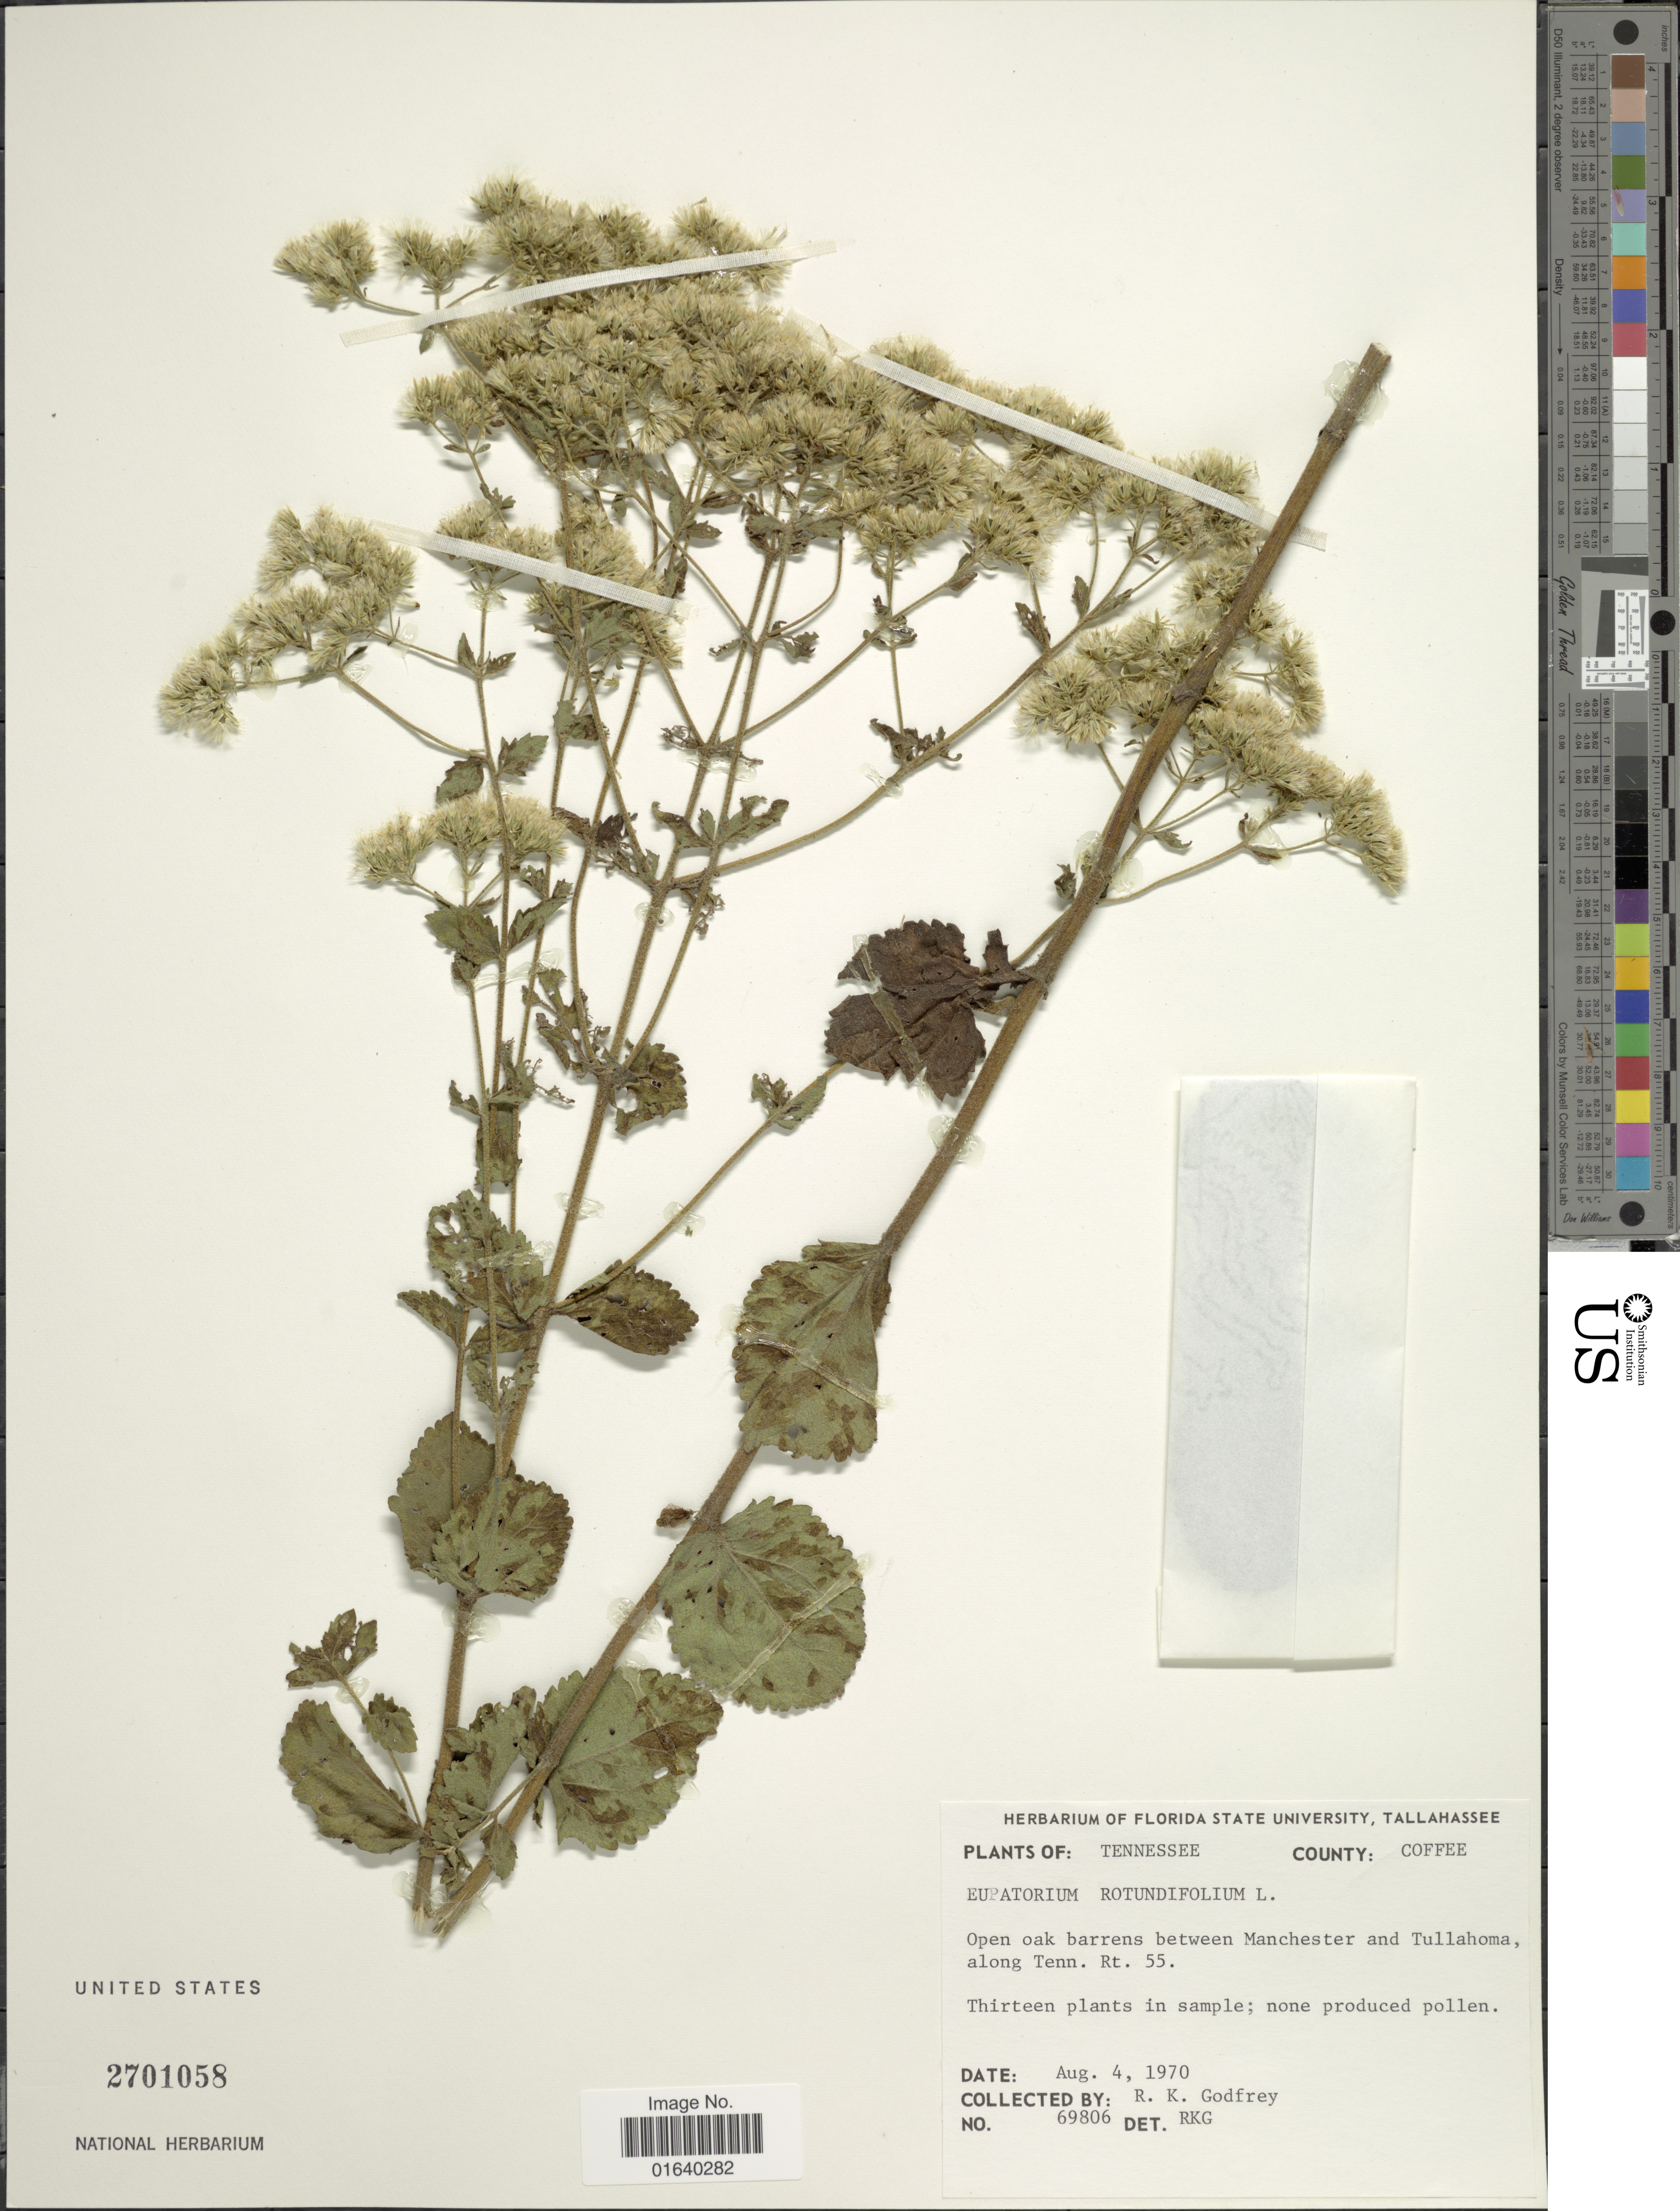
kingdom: Plantae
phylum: Tracheophyta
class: Magnoliopsida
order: Asterales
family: Asteraceae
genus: Eupatorium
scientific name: Eupatorium rotundifolium var. ovatum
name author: (Bigelow) J.D. Montgom. & Fairbrothers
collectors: R. K. Godfrey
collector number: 69806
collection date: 1970-08-04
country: United States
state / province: Tennessee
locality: County: Coffee, Open oak barrens between Manchester and Tullahoma along Tenn. Rt. 55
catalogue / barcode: US 2701058